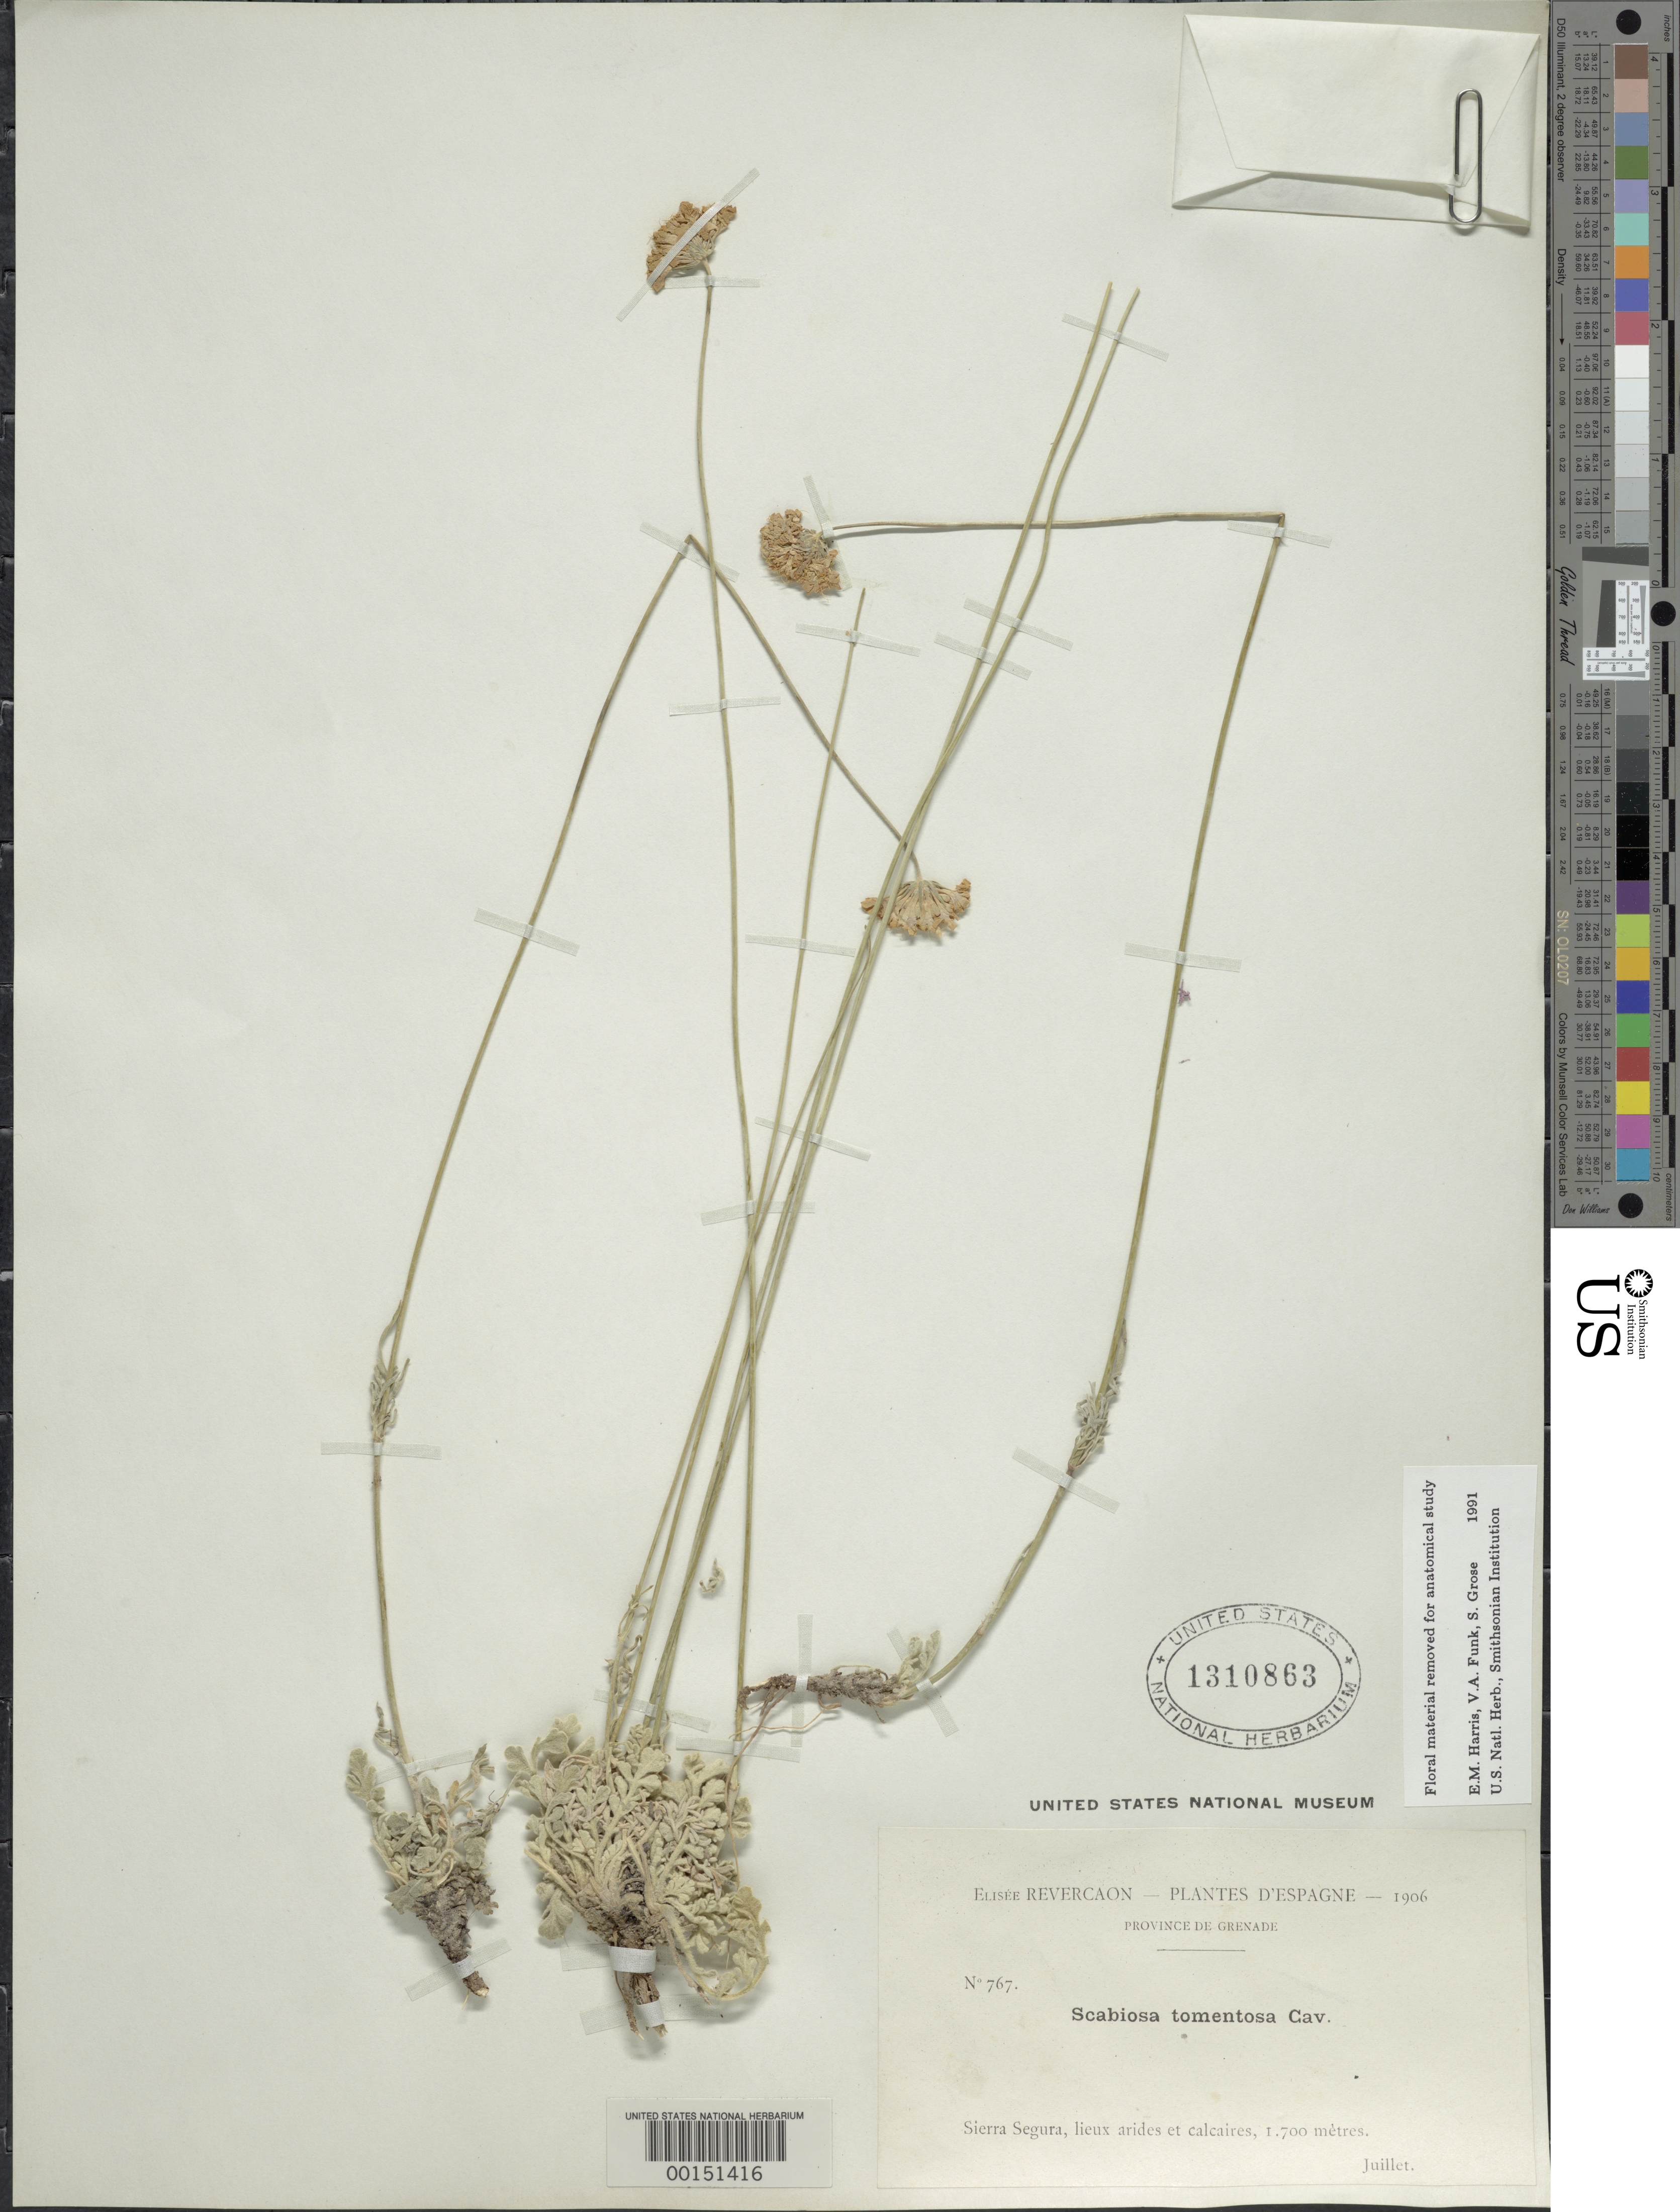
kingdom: Plantae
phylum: Tracheophyta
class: Magnoliopsida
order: Dipsacales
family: Caprifoliaceae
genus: Scabiosa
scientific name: Scabiosa tomentosa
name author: Cav.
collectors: E. Reverchon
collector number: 767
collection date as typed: Jul 1906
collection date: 1906-07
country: Spain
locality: Sierra Segura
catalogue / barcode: US 1310863